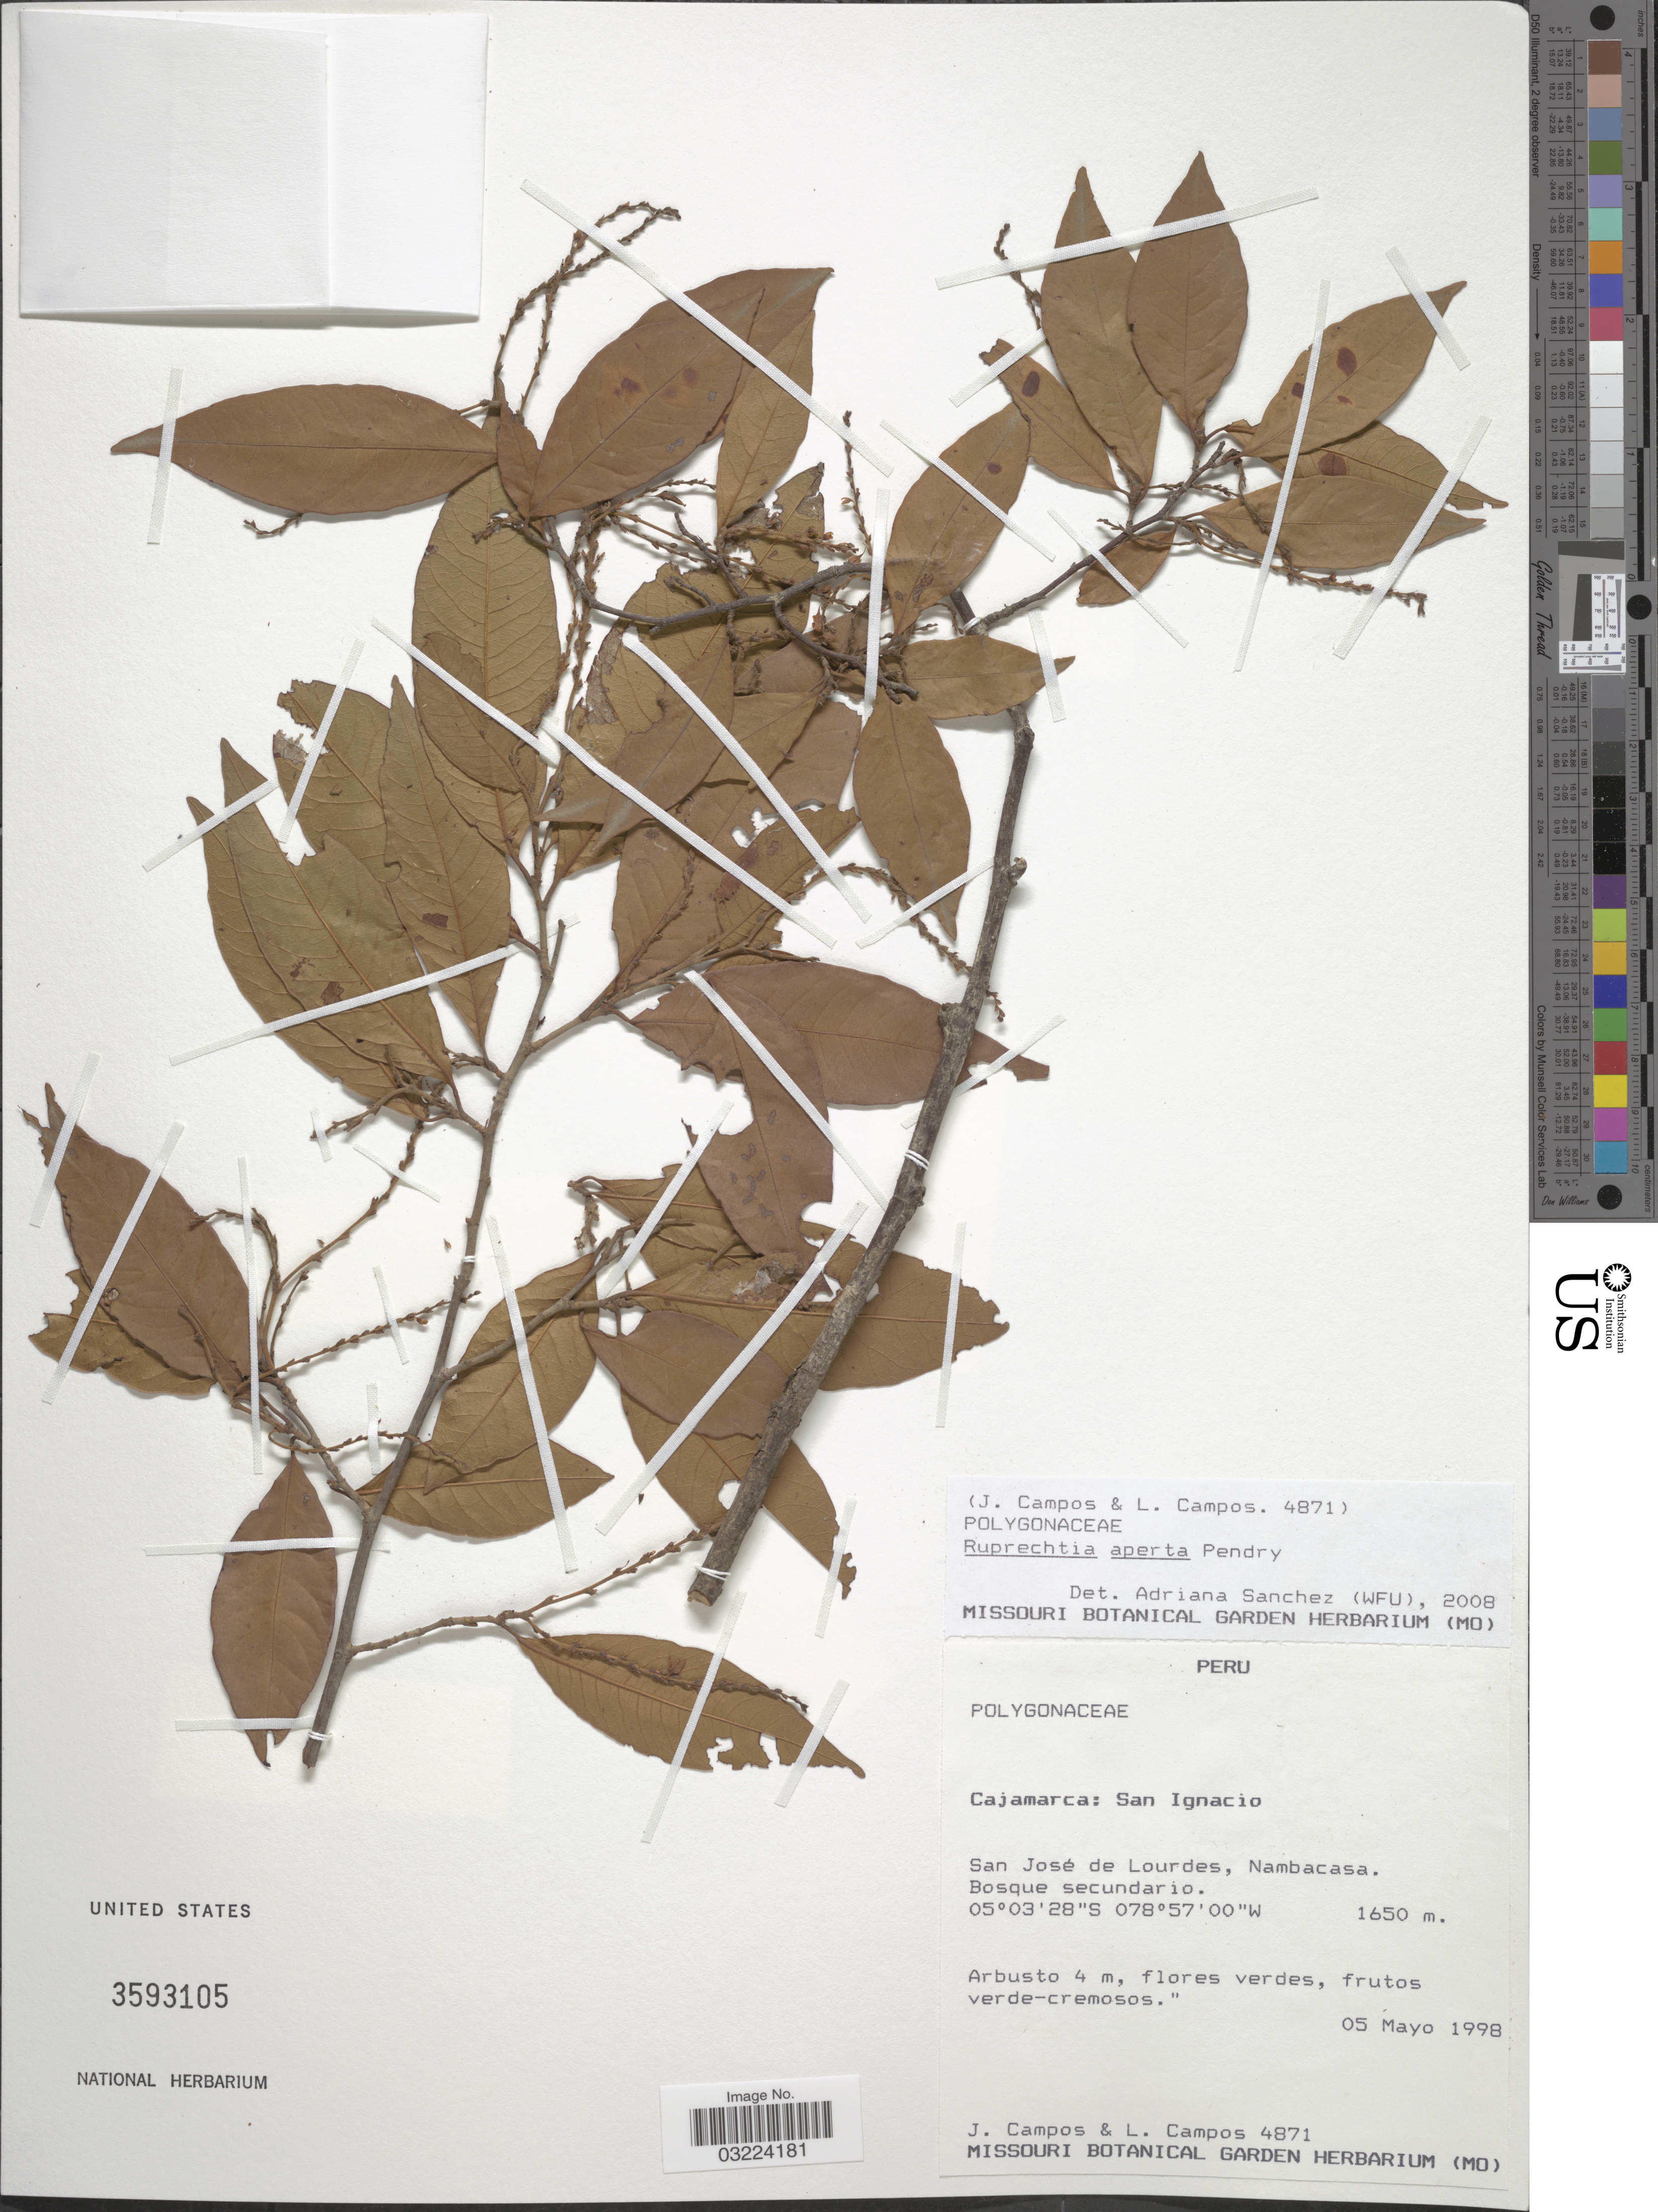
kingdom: Plantae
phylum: Tracheophyta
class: Magnoliopsida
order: Caryophyllales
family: Polygonaceae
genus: Ruprechtia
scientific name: Ruprechtia aperta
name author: Pendry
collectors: J. Campos & L. Campos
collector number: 4871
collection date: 1998-05-05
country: Peru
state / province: Cajamarca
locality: San Ignacio, San José de Lourdes, Nambacasa.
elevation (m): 1650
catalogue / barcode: US 3593105